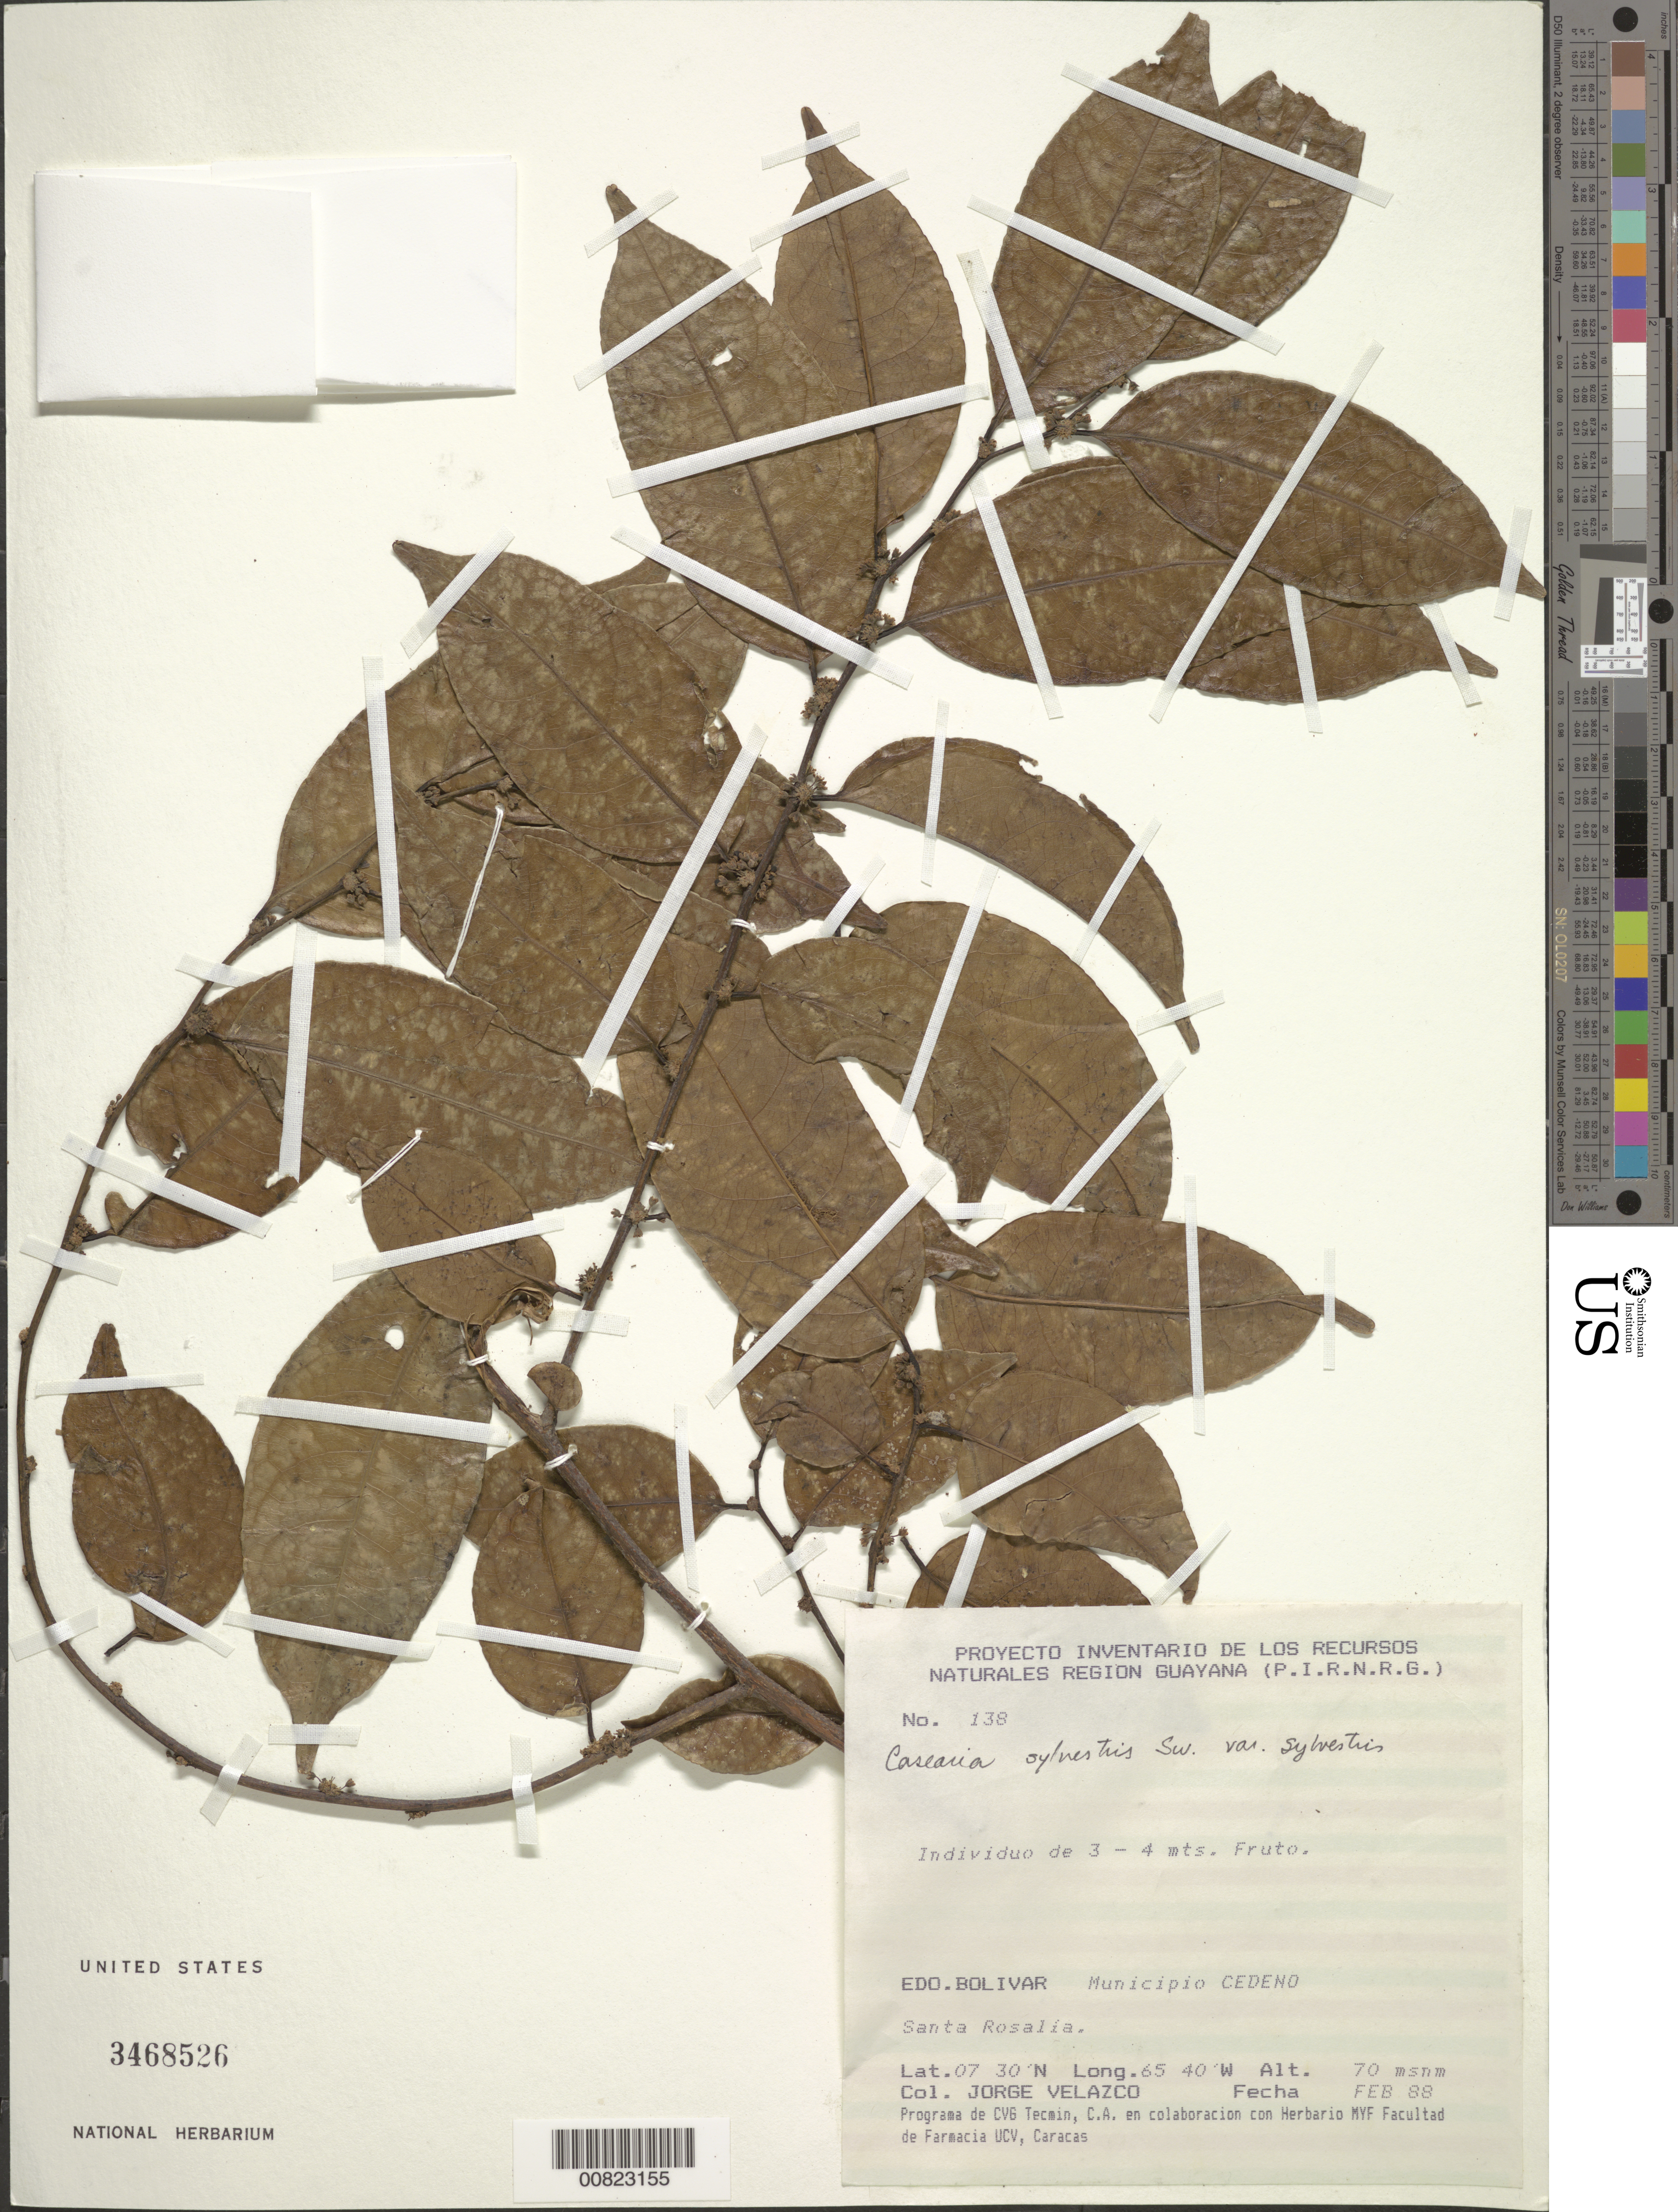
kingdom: Plantae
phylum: Tracheophyta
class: Magnoliopsida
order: Malpighiales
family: Salicaceae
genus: Casearia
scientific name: Casearia sylvestris var. sylvestris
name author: Sw.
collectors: J. Velazco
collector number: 138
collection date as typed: Feb-88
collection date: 1988-02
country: Venezuela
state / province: Bolívar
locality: Mun. Cedeño, Santa Rosalía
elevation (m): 70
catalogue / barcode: US 3468526